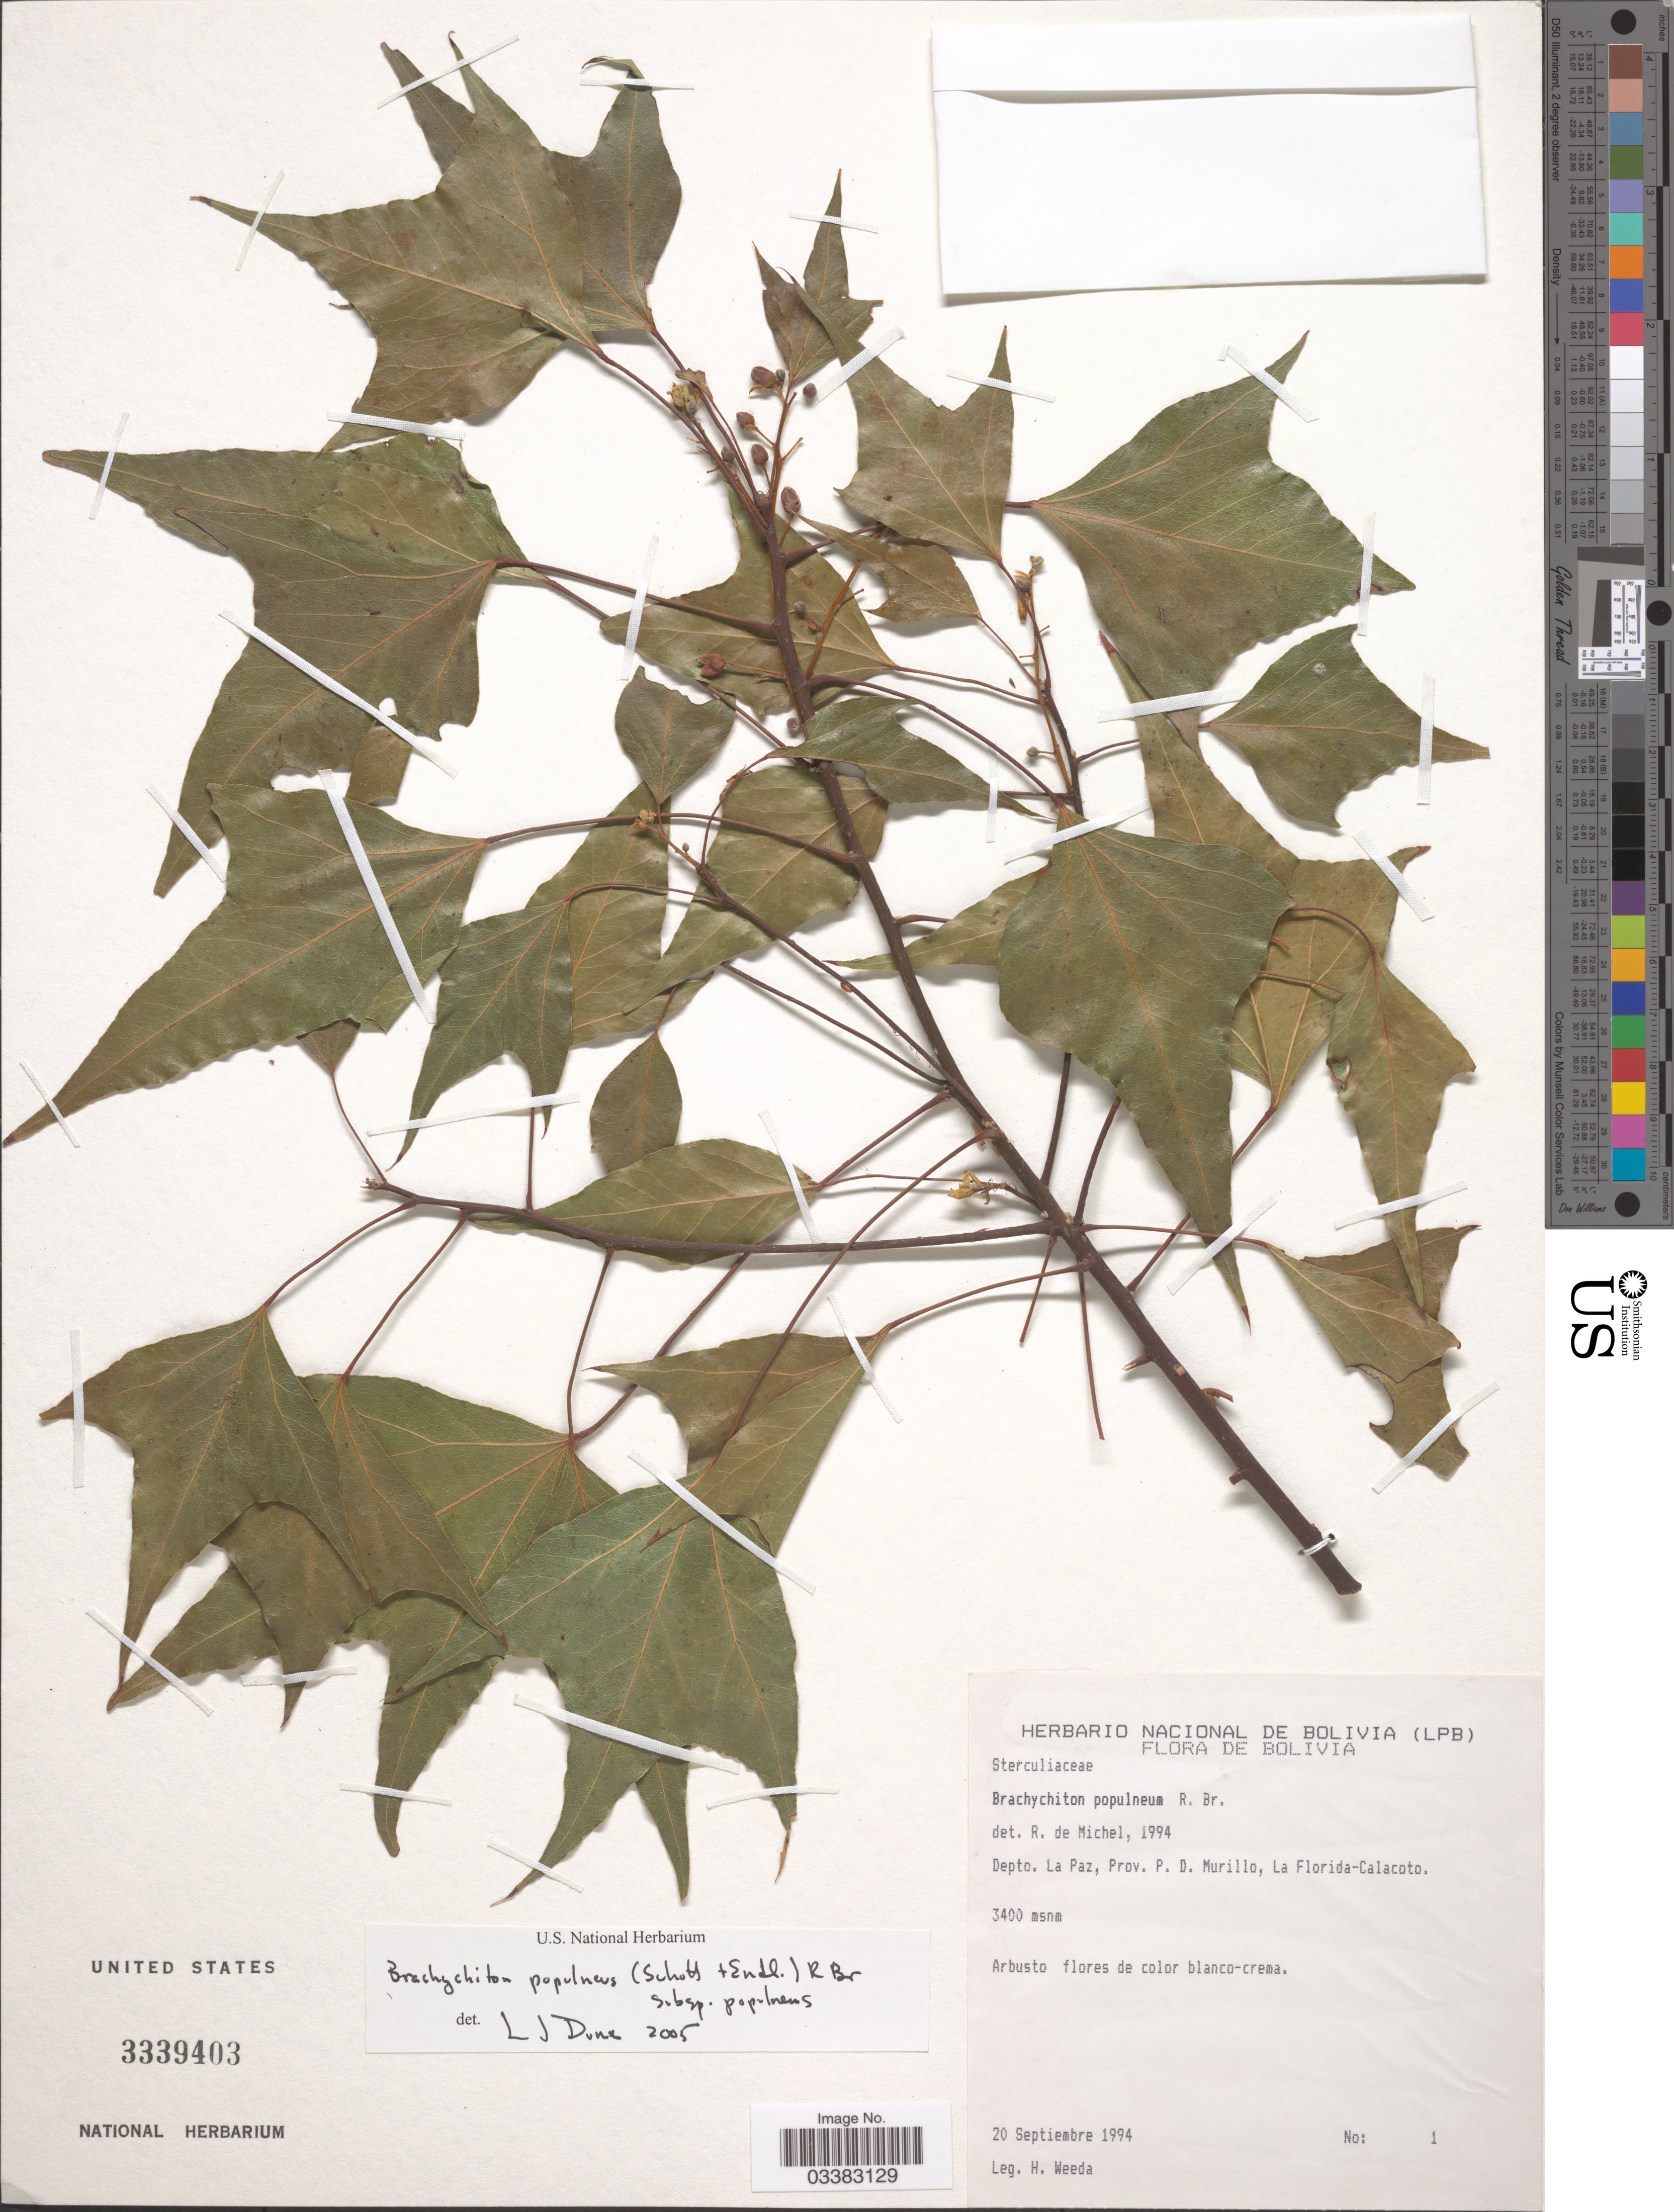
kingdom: Plantae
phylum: Tracheophyta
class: Magnoliopsida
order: Malvales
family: Malvaceae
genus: Brachychiton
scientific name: Brachychiton populneus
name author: (Schott & Endl.) R. Br.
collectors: H. Weeda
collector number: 1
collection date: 1994-09-20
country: Bolivia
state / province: La Paz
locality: Depto. La Paz, Prov. P. D. Murillo, La Florida-Calacoto.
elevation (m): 3400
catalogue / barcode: US 3339403